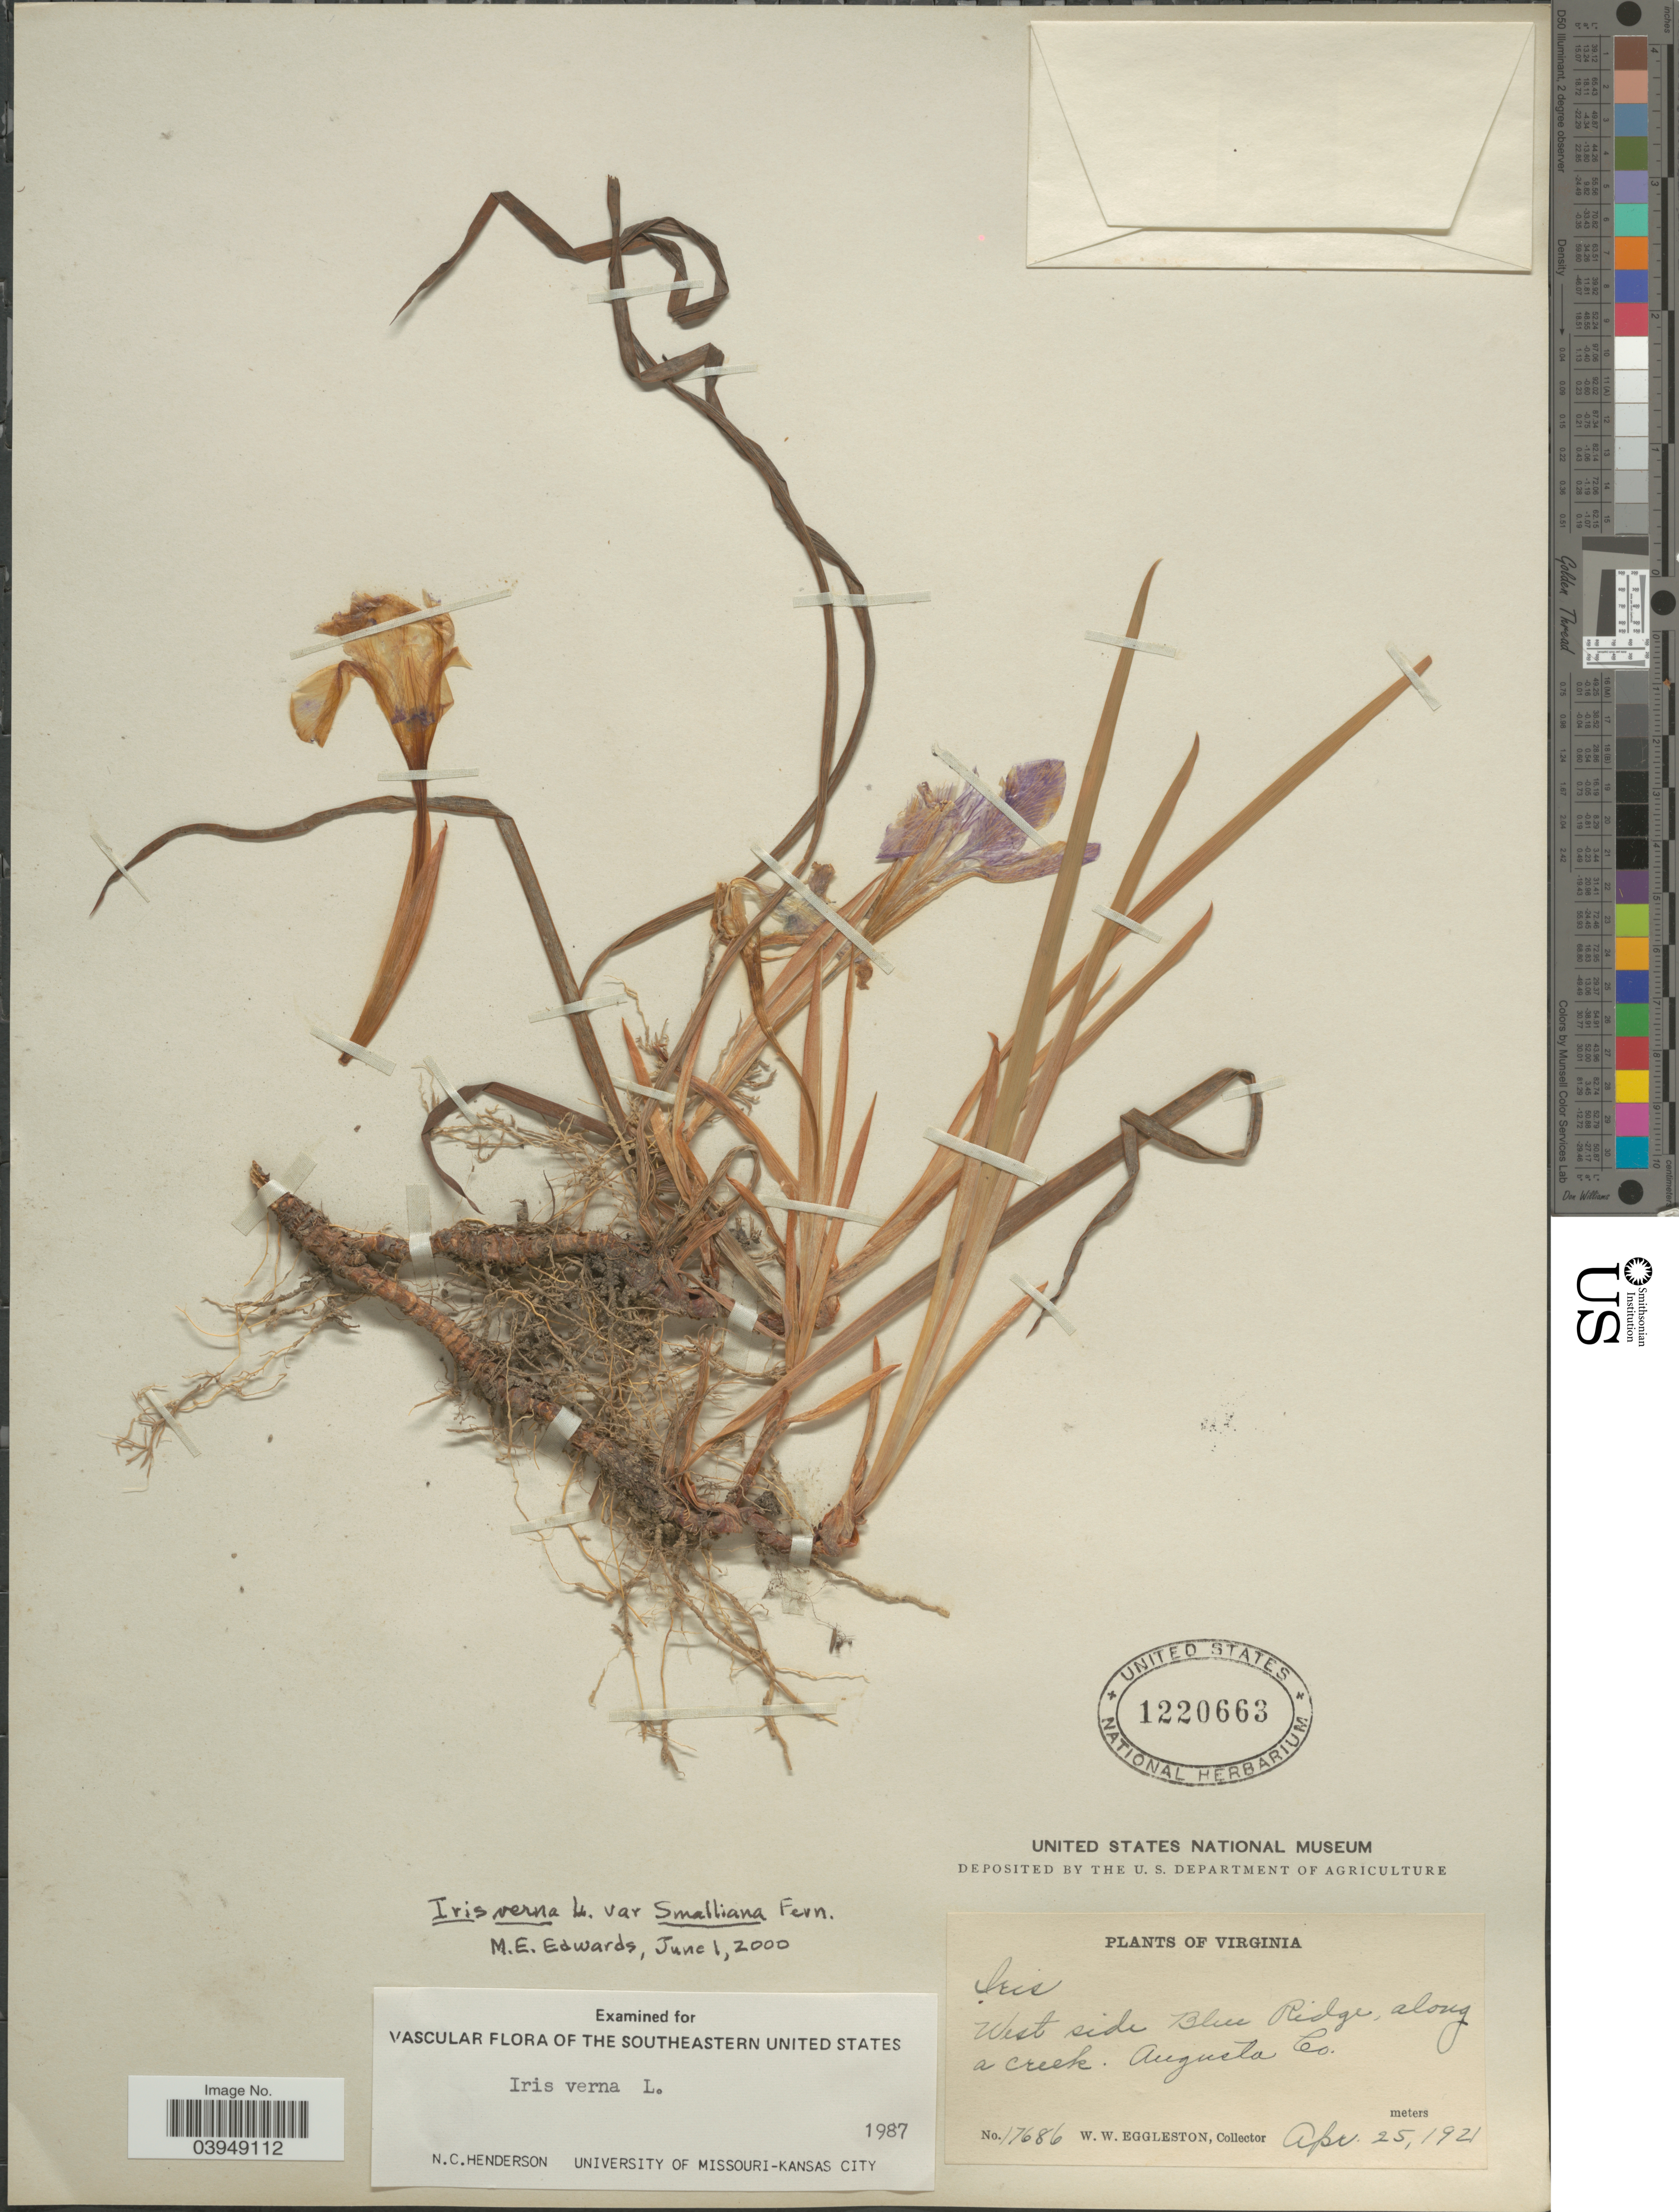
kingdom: Plantae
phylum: Tracheophyta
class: Liliopsida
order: Asparagales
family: Iridaceae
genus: Iris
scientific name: Iris verna var. smalliana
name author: Fernald ex M.E. Edwards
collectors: W. W. Eggleston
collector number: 17686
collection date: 1921-04-25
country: United States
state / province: Virginia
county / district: Augusta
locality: West side Blue Ridge, along a creek. Augusta Co.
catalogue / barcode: US 1220663